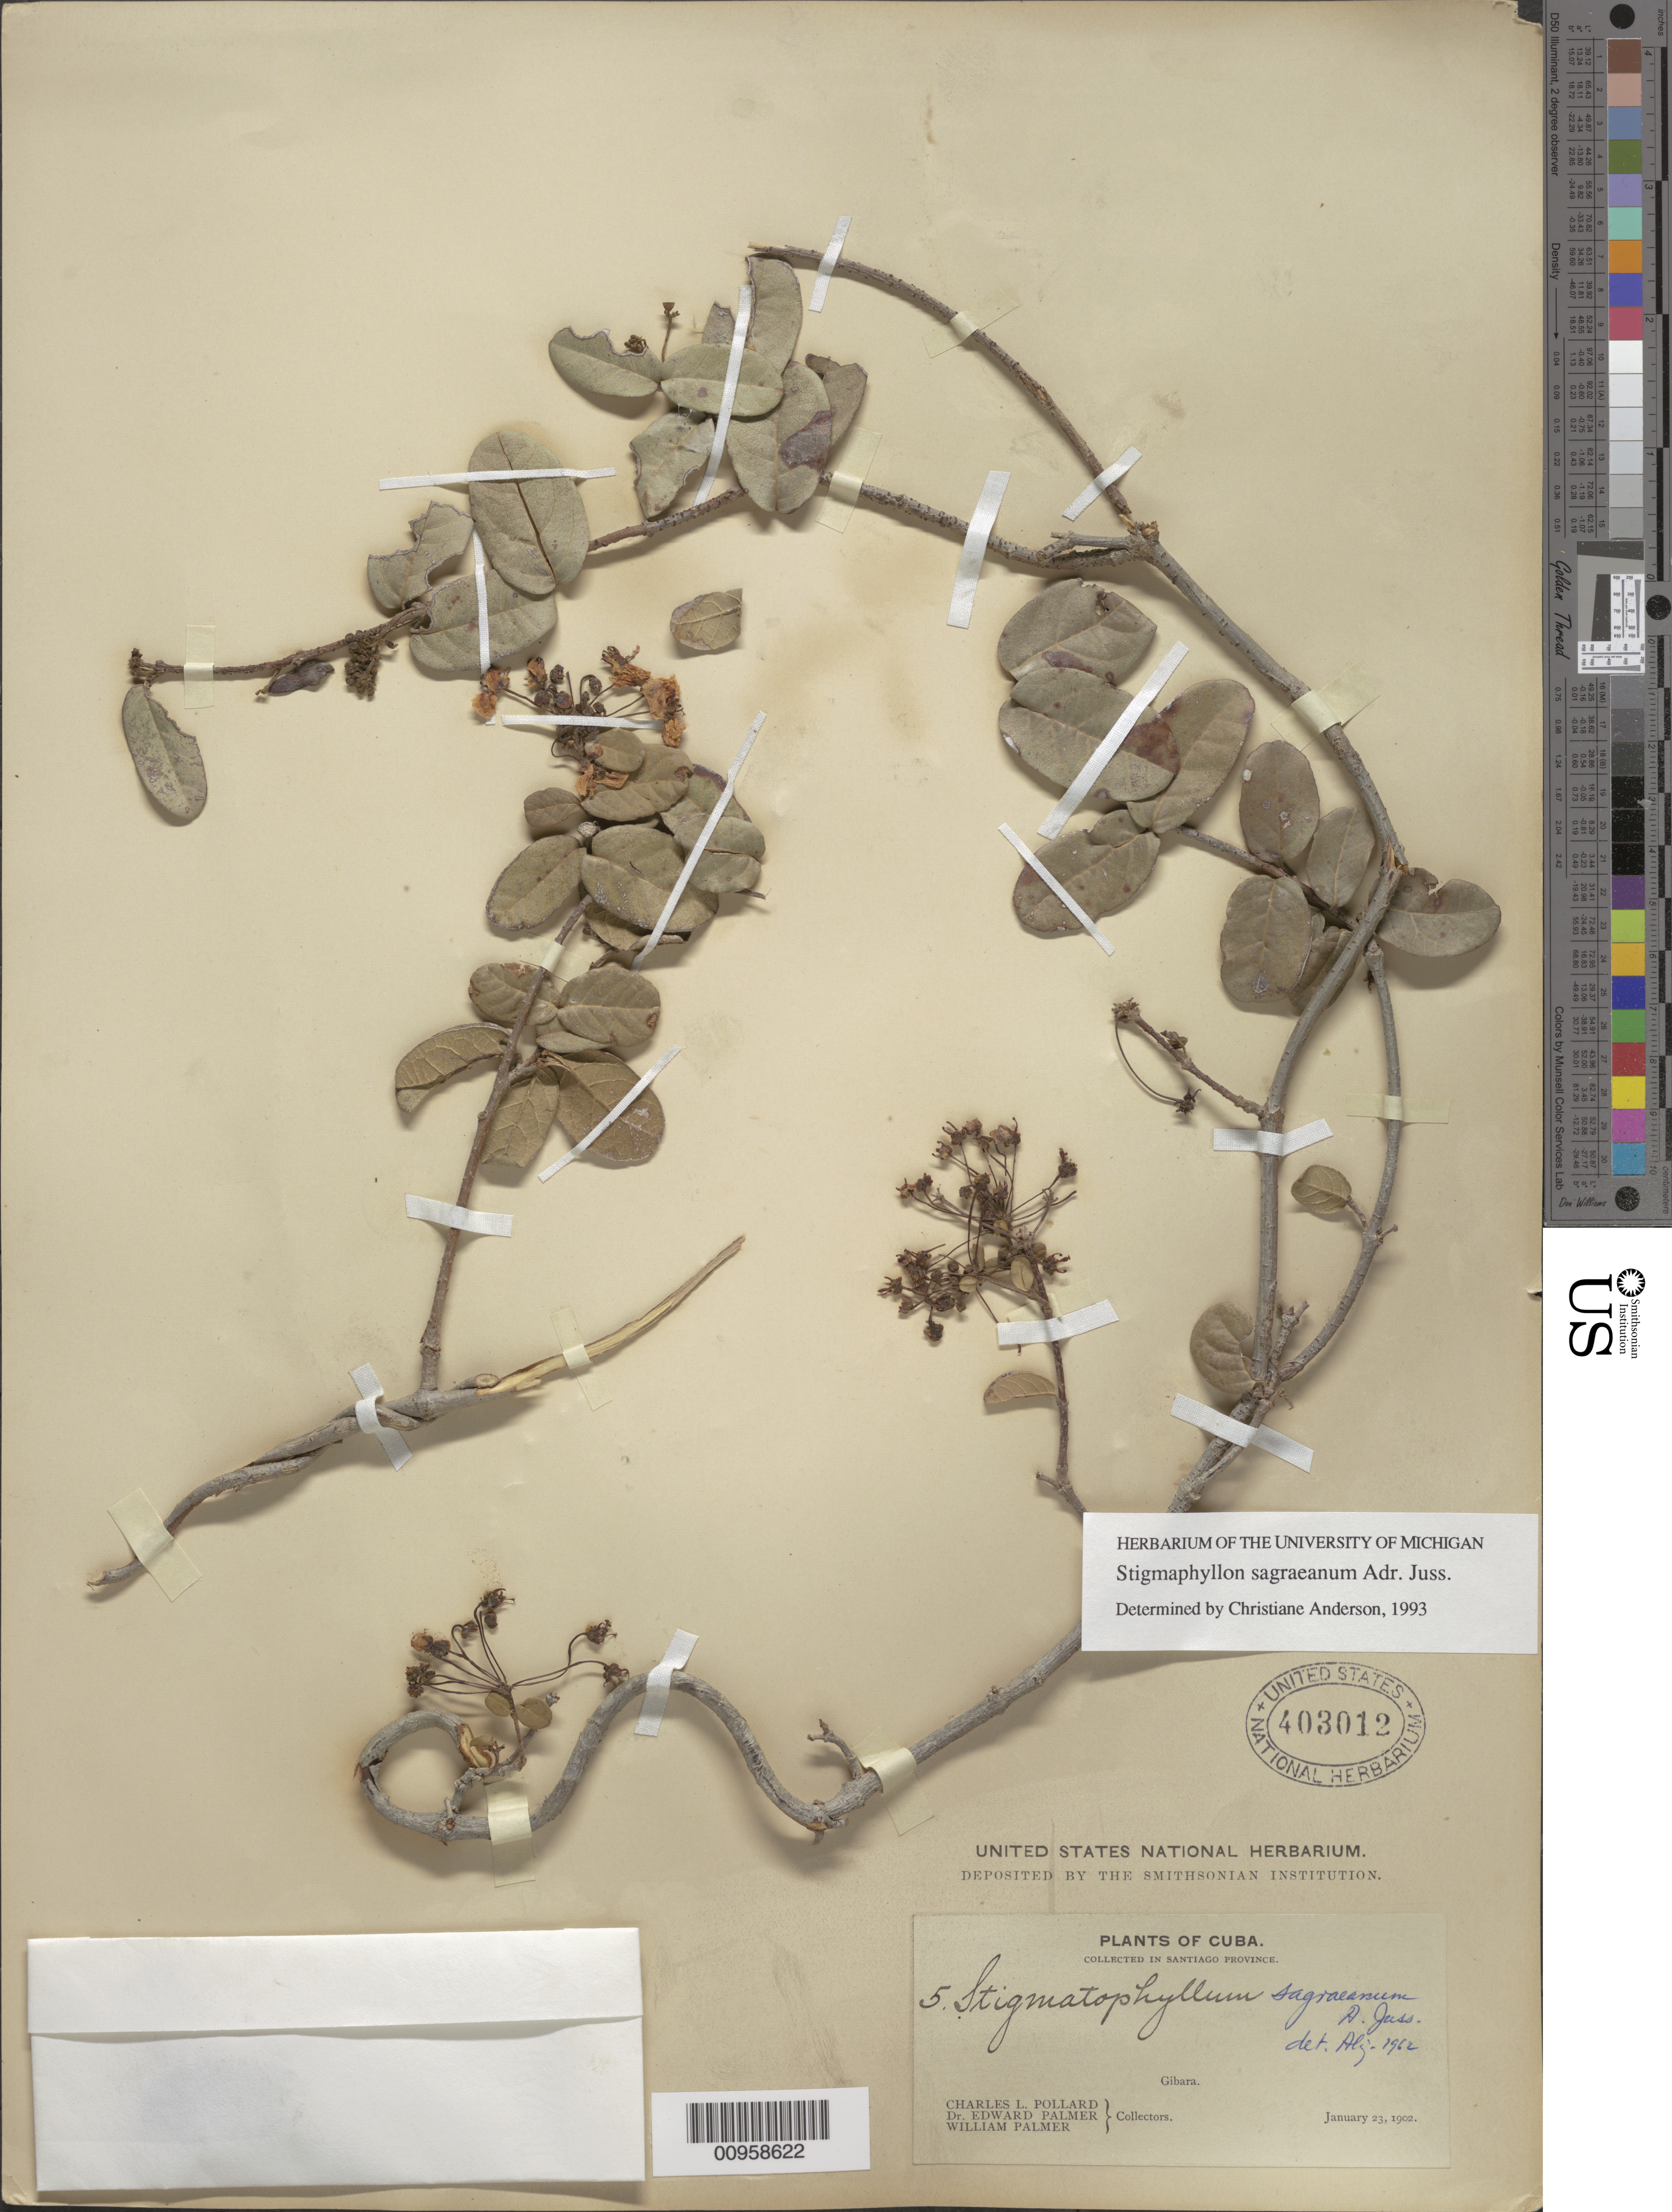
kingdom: Plantae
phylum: Tracheophyta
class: Magnoliopsida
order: Malpighiales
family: Malpighiaceae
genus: Stigmaphyllon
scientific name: Stigmaphyllon sagraeanum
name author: Juss.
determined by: Anderson, C.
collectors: C. L. Pollard, E. Palmer & W. Palmer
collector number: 5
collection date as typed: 23 Jan 1902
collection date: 1902-01-23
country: Cuba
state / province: Santiago de Cuba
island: Cuba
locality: Gibara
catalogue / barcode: US 403012